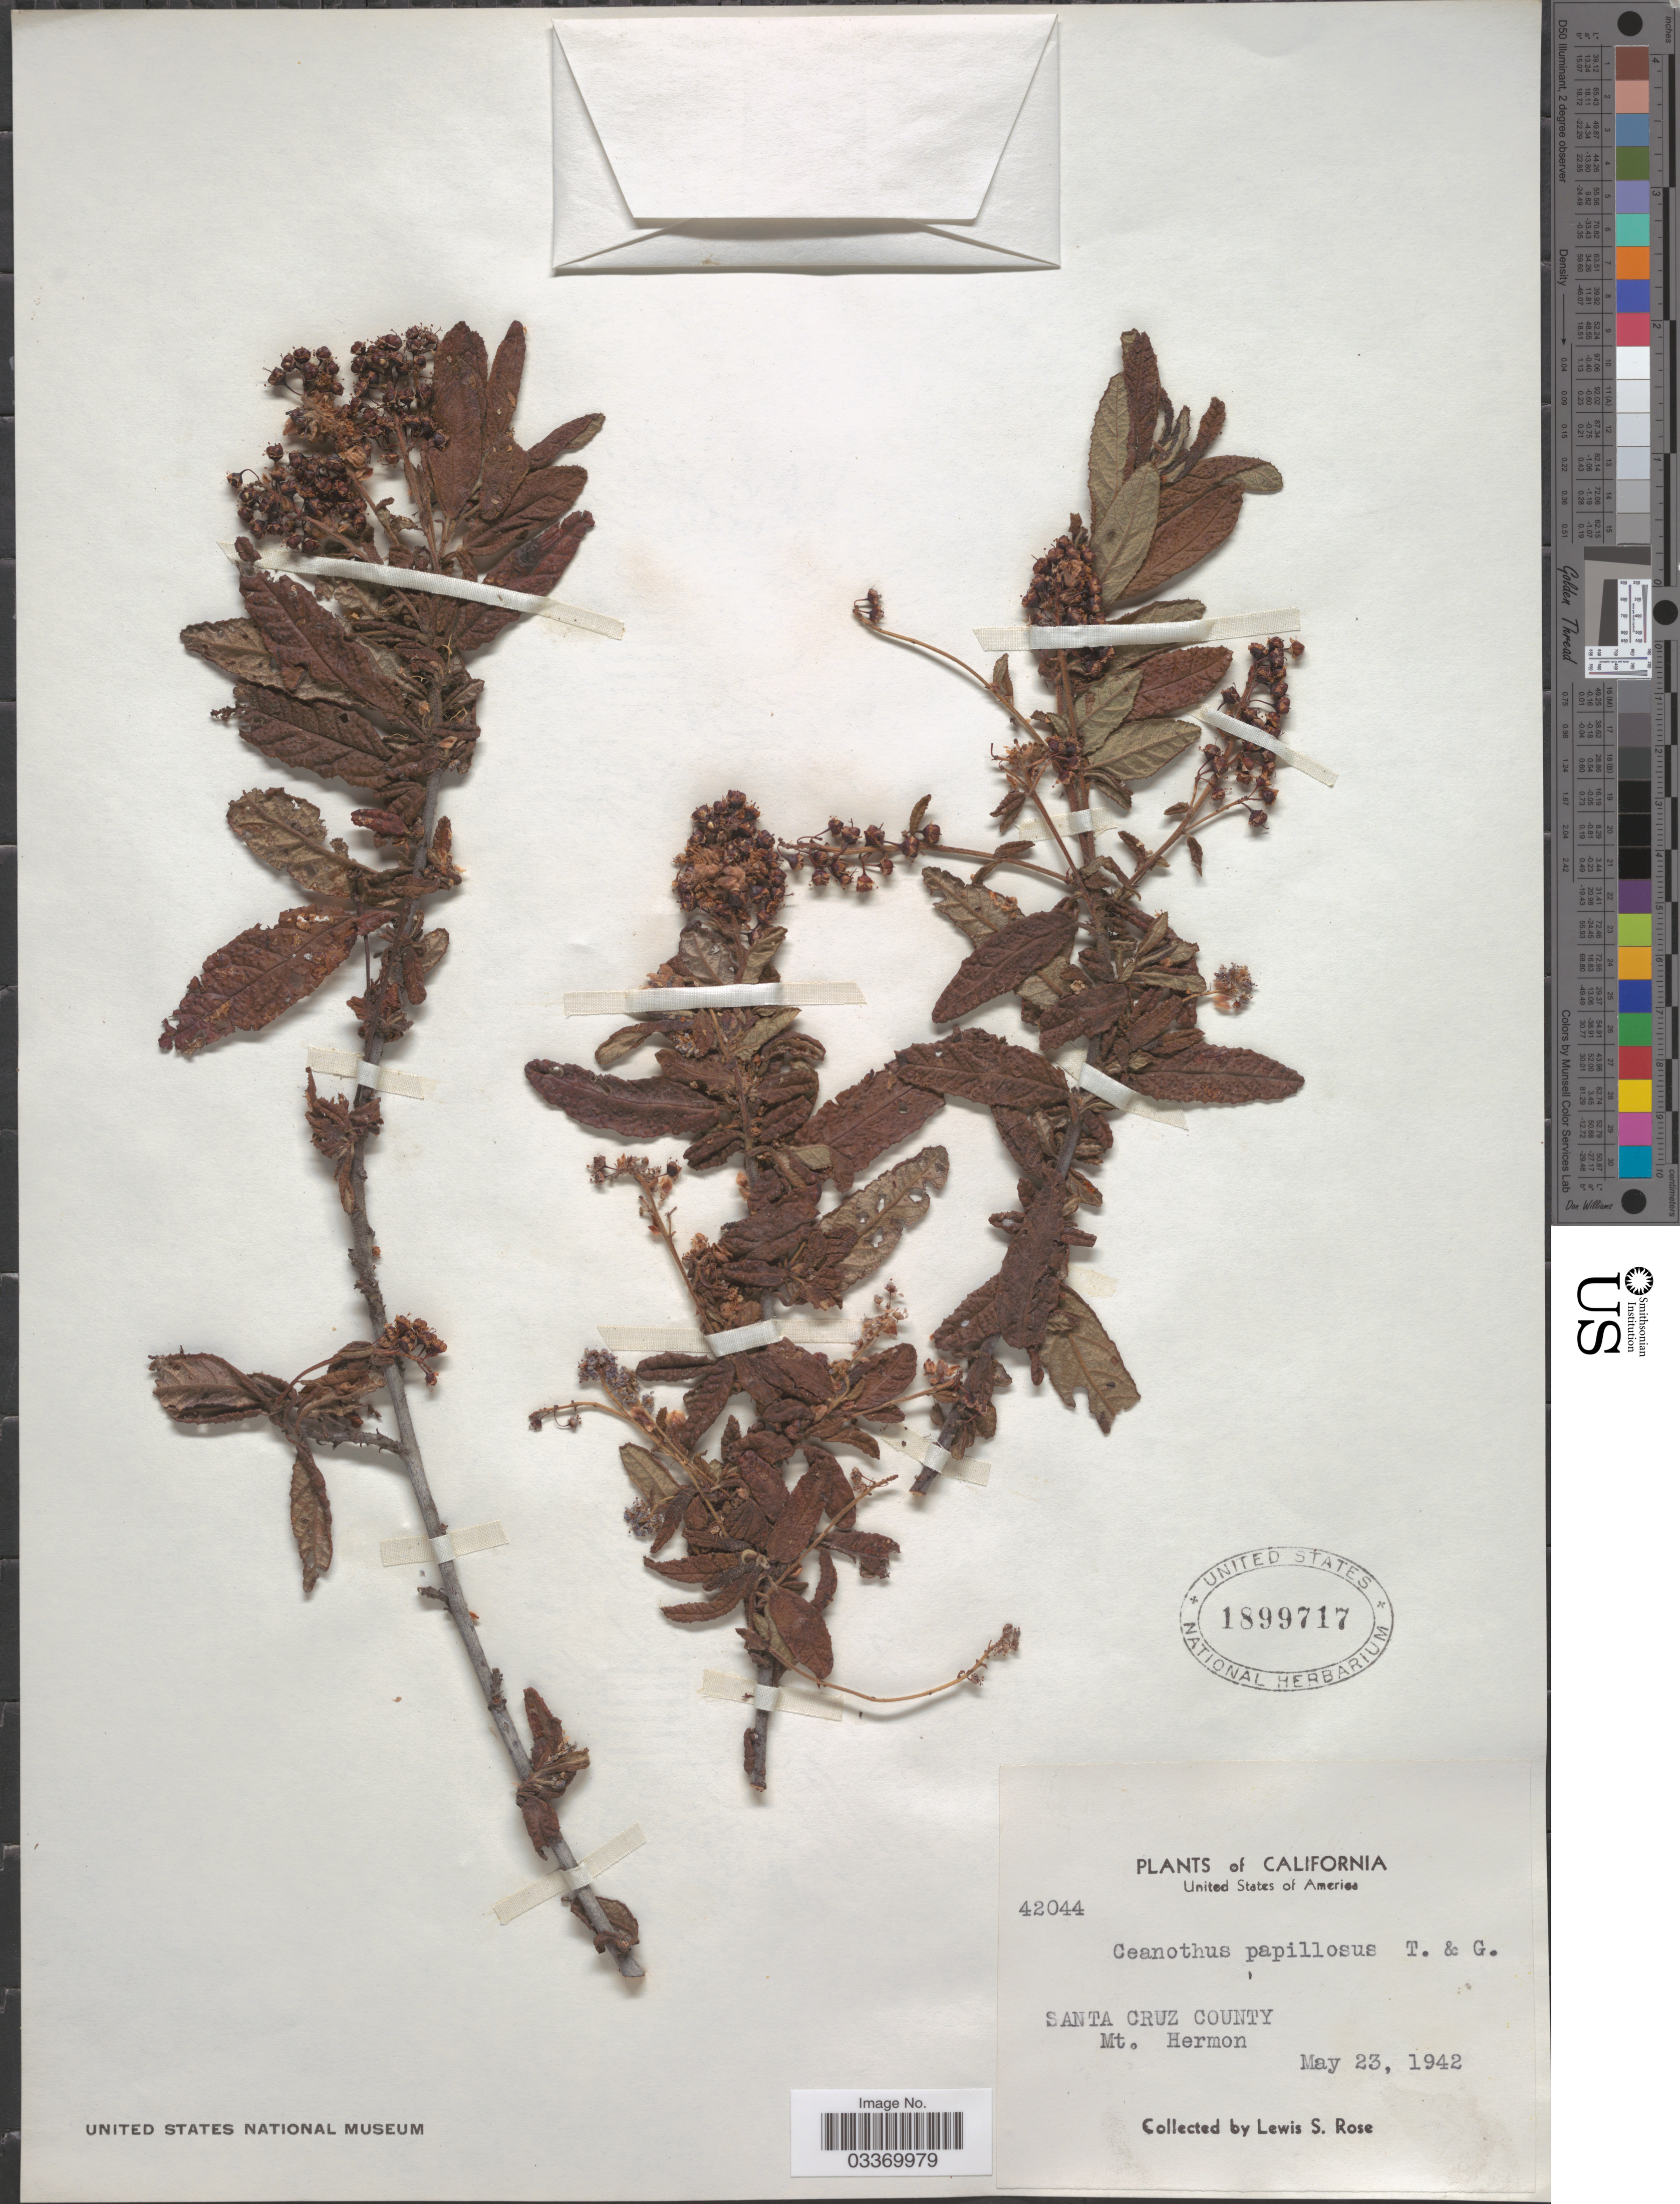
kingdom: Plantae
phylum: Tracheophyta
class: Magnoliopsida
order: Rosales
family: Rhamnaceae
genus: Ceanothus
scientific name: Ceanothus papillosus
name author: Torr. & A. Gray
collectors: L. S. Rose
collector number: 42044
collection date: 1942-05-23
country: United States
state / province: California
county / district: Santa Cruz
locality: Santa Cruz County. Mt. Hermon.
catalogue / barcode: US 1899717